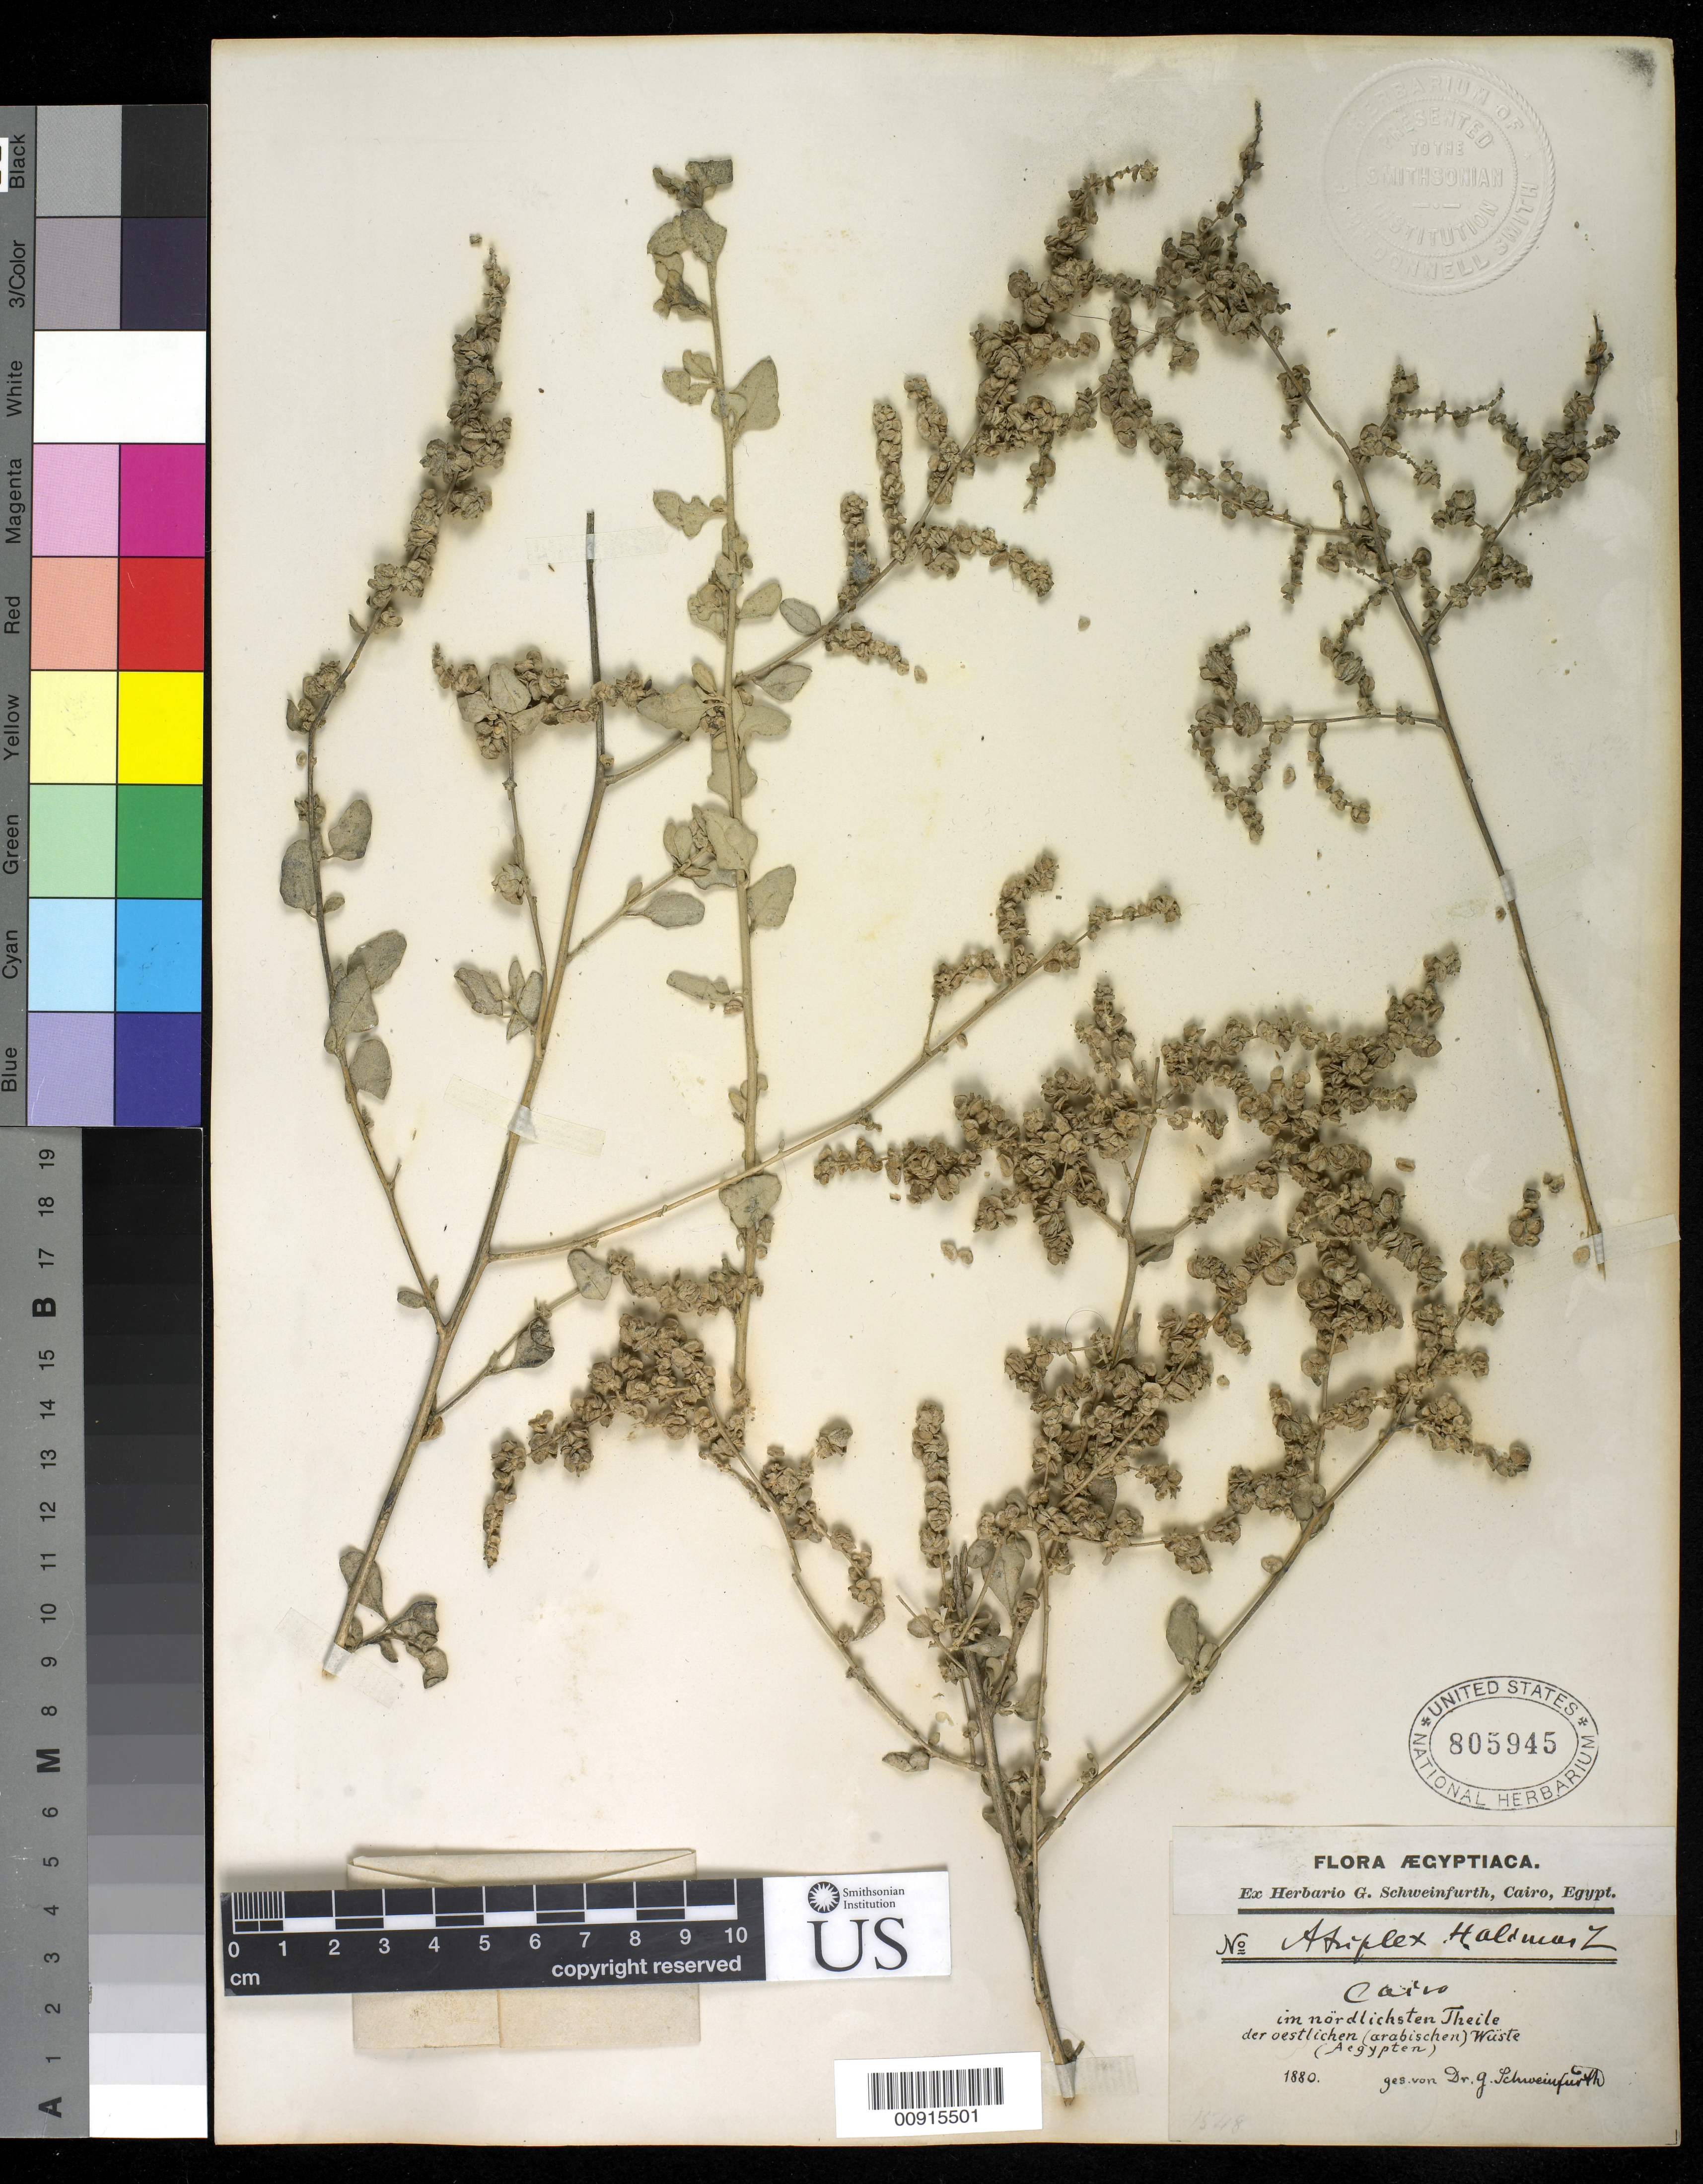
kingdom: Plantae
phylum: Tracheophyta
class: Magnoliopsida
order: Caryophyllales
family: Amaranthaceae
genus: Atriplex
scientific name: Atriplex halimus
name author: L.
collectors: G. A. Schweinfurth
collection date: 1880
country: Egypt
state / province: Al Qahirah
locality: Cairo, im aeyptischen Nil-Thale.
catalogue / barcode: US 805945